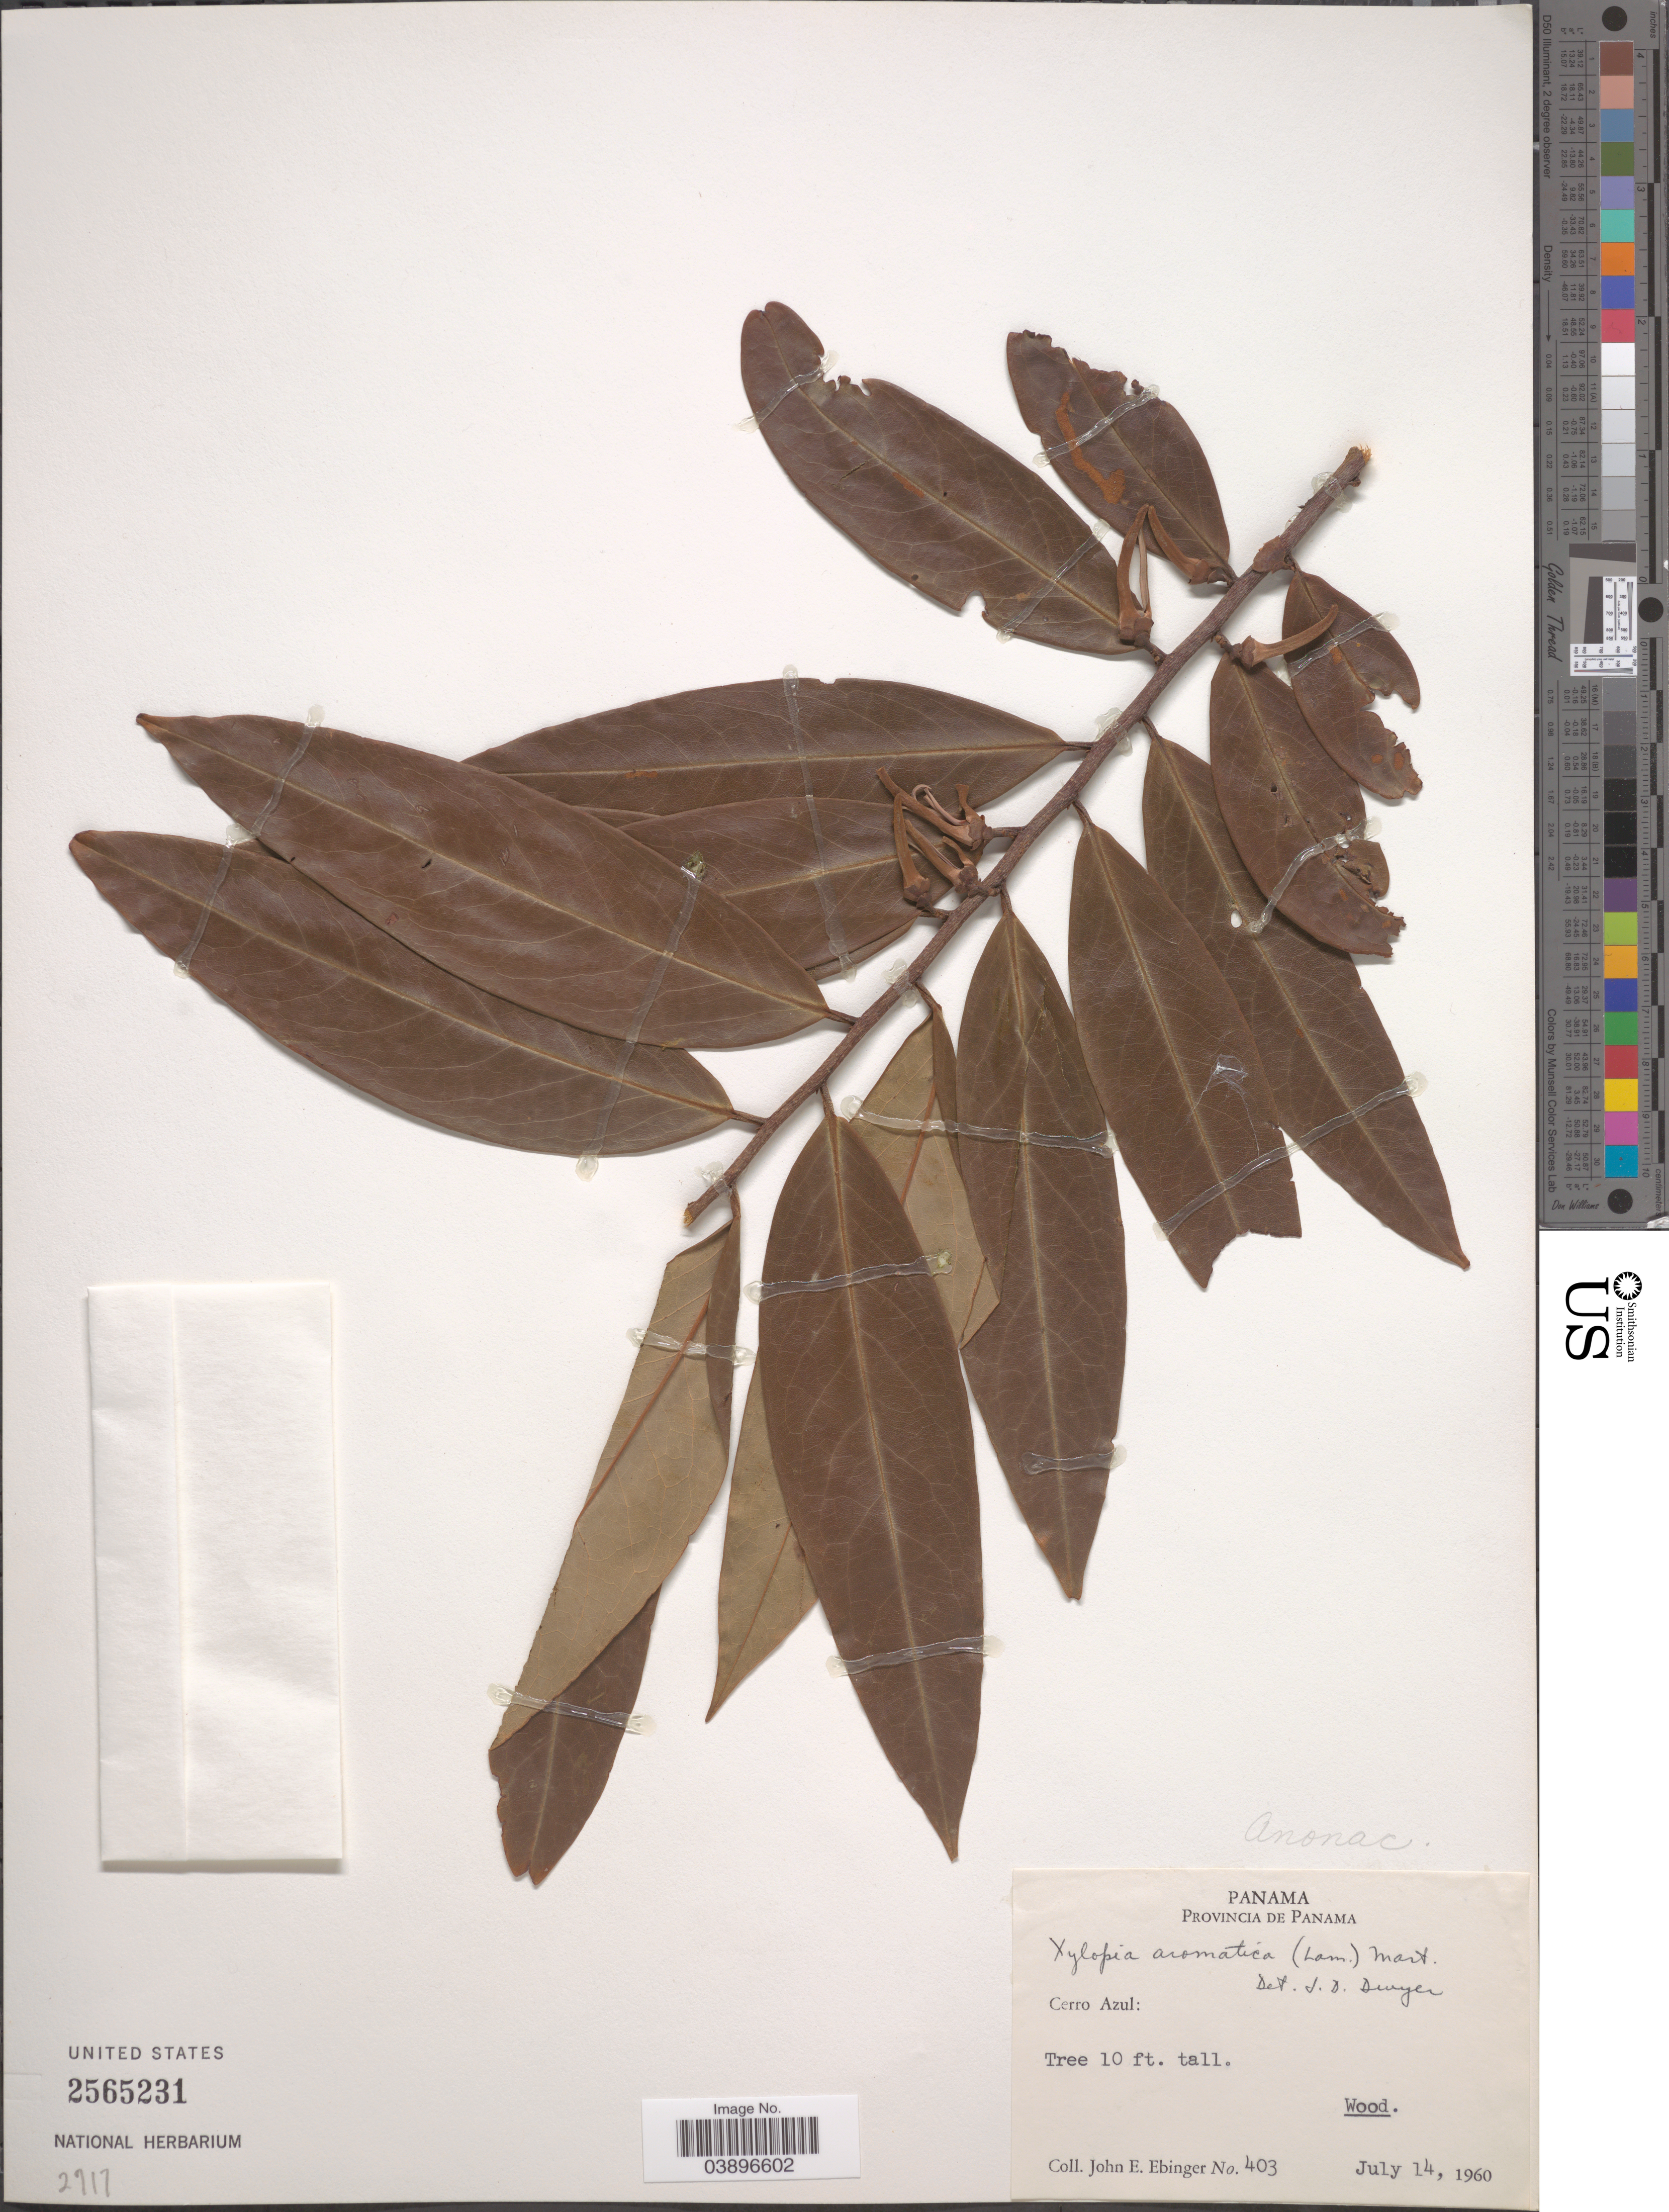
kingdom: Plantae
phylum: Tracheophyta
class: Magnoliopsida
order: Magnoliales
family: Annonaceae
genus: Xylopia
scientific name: Xylopia aromatica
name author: (Lam.) Mart.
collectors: J. Ebinger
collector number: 403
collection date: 1960-07-14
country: Panama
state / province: Panamá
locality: Cerro Azul.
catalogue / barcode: US 2565231